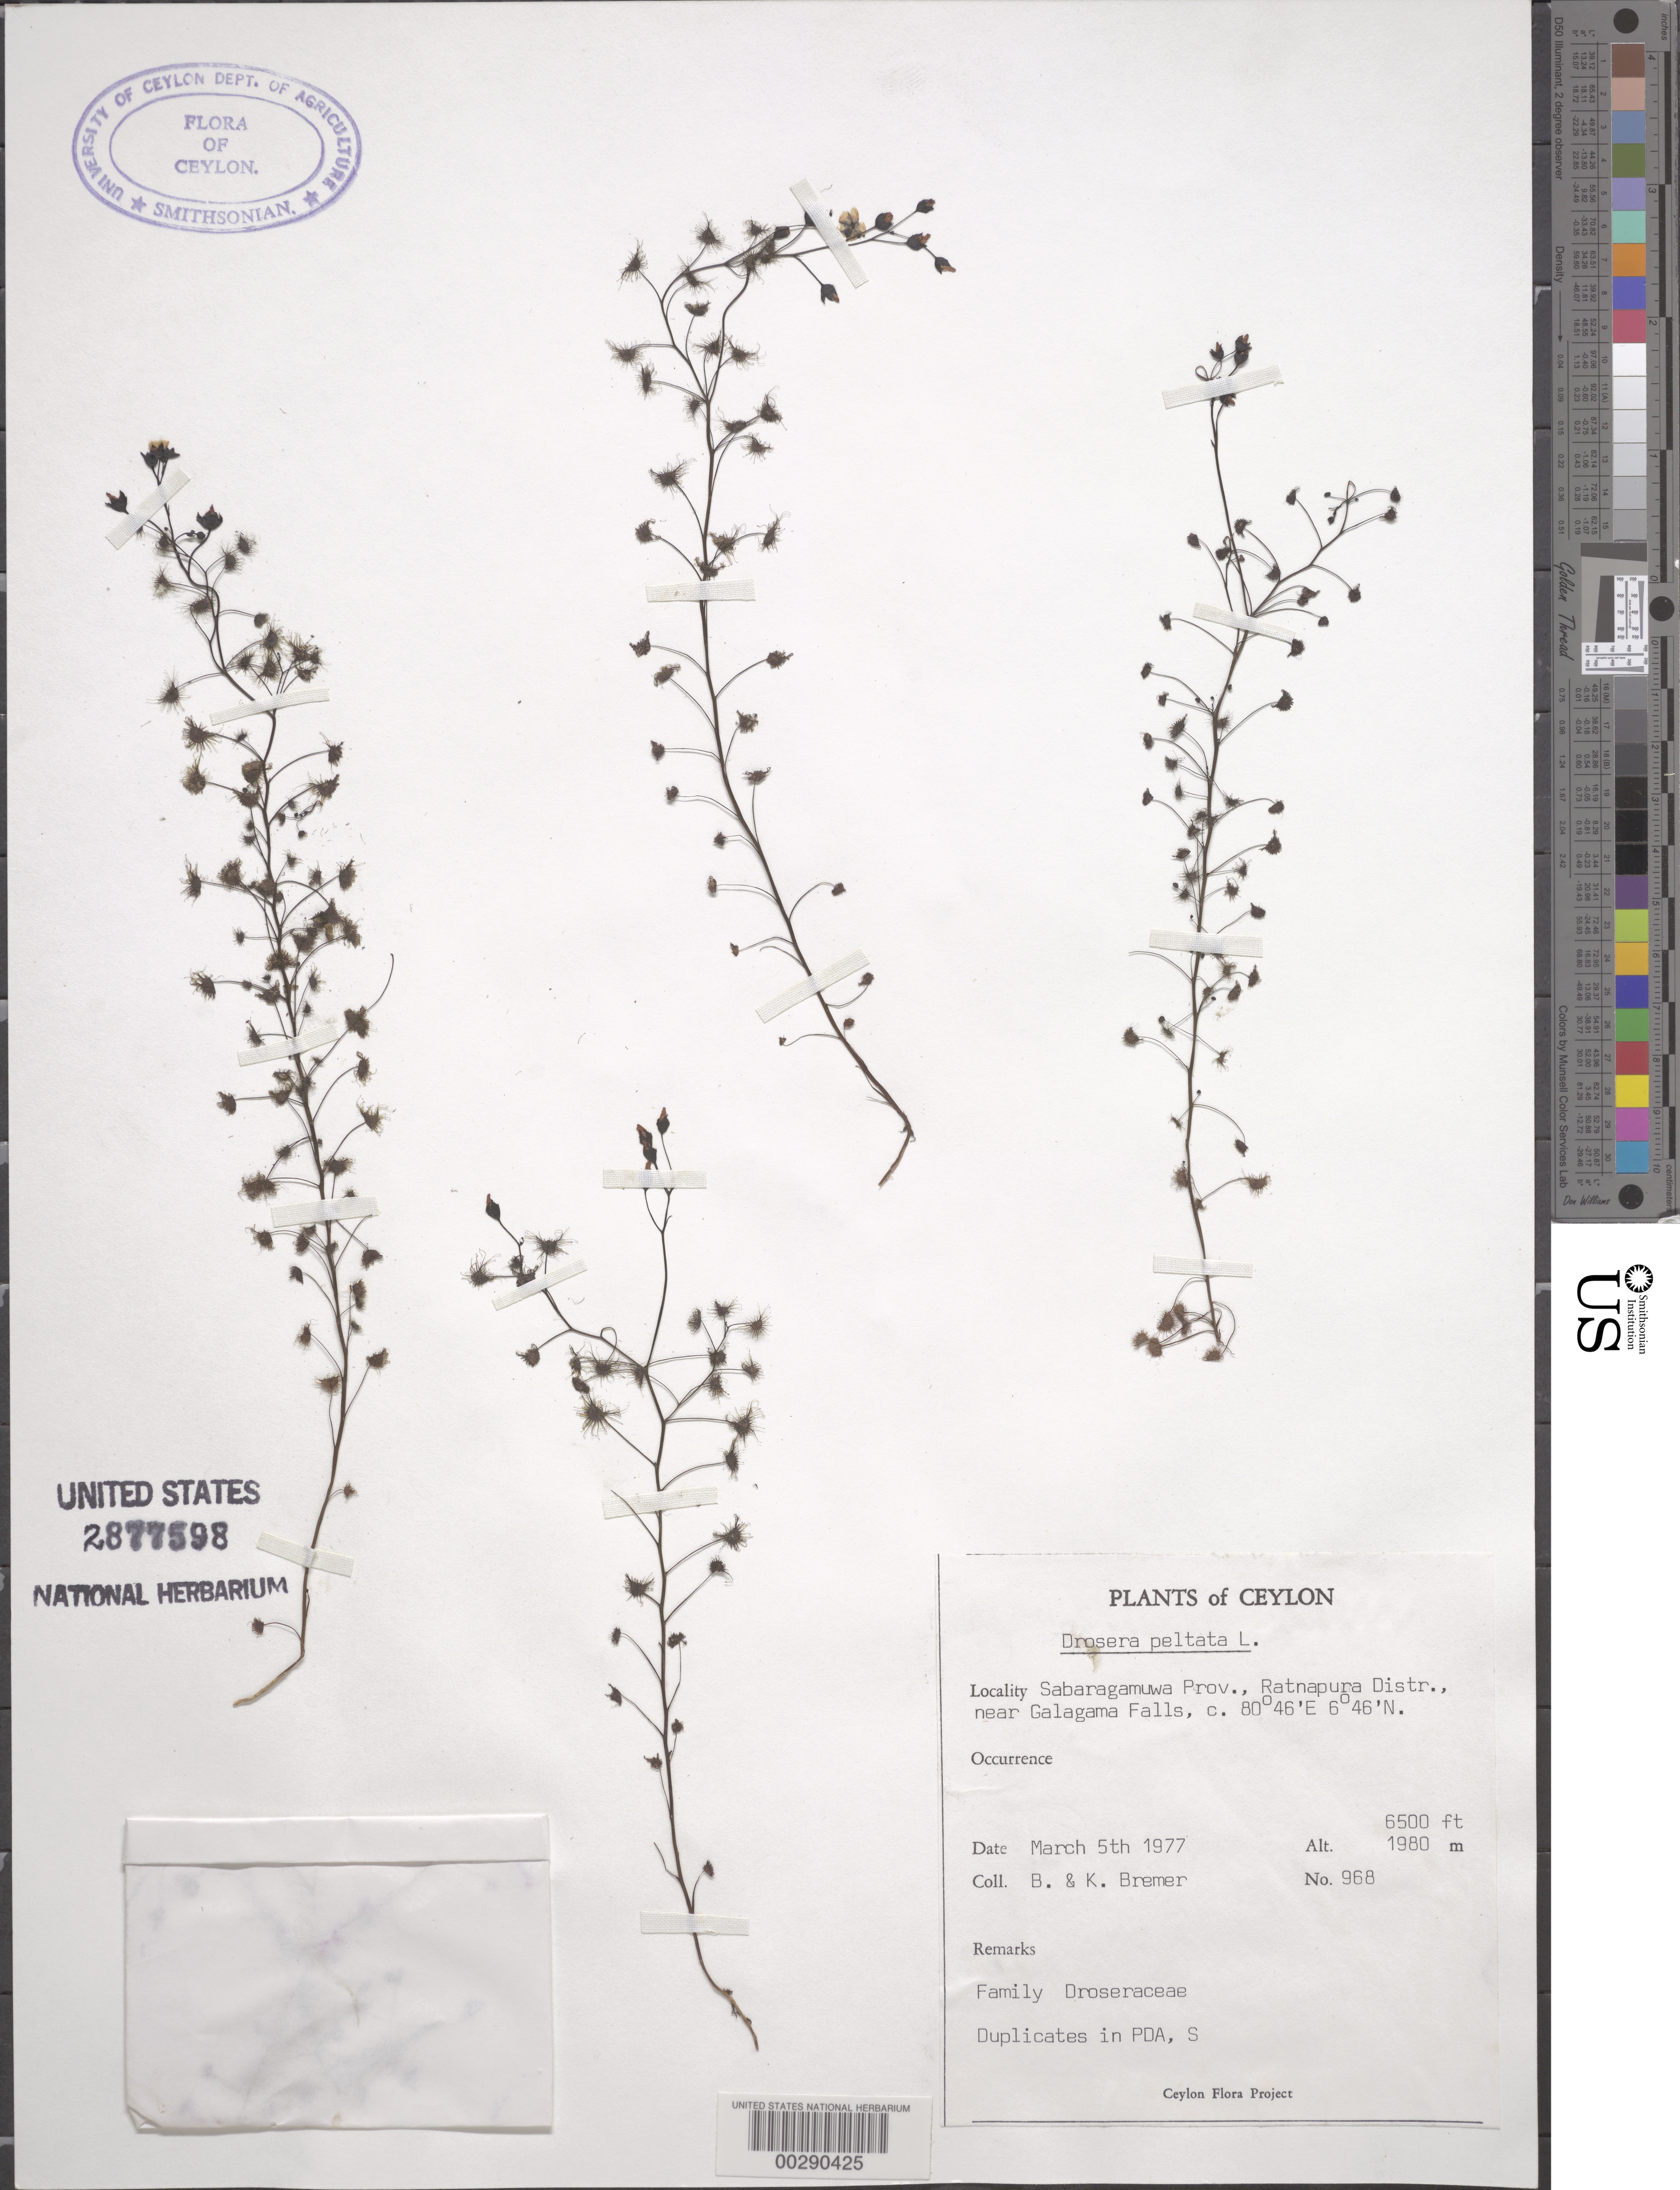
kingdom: Plantae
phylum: Tracheophyta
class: Magnoliopsida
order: Caryophyllales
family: Droseraceae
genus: Drosera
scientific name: Drosera peltata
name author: Sm. ex Willd.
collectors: B. Bremer & K. Bremer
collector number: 968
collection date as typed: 05 Mar 1977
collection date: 1977-03-05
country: Sri Lanka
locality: Sabaragamuwa prov., ratnapura dist., near galagama falls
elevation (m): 1980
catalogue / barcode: US 2877598